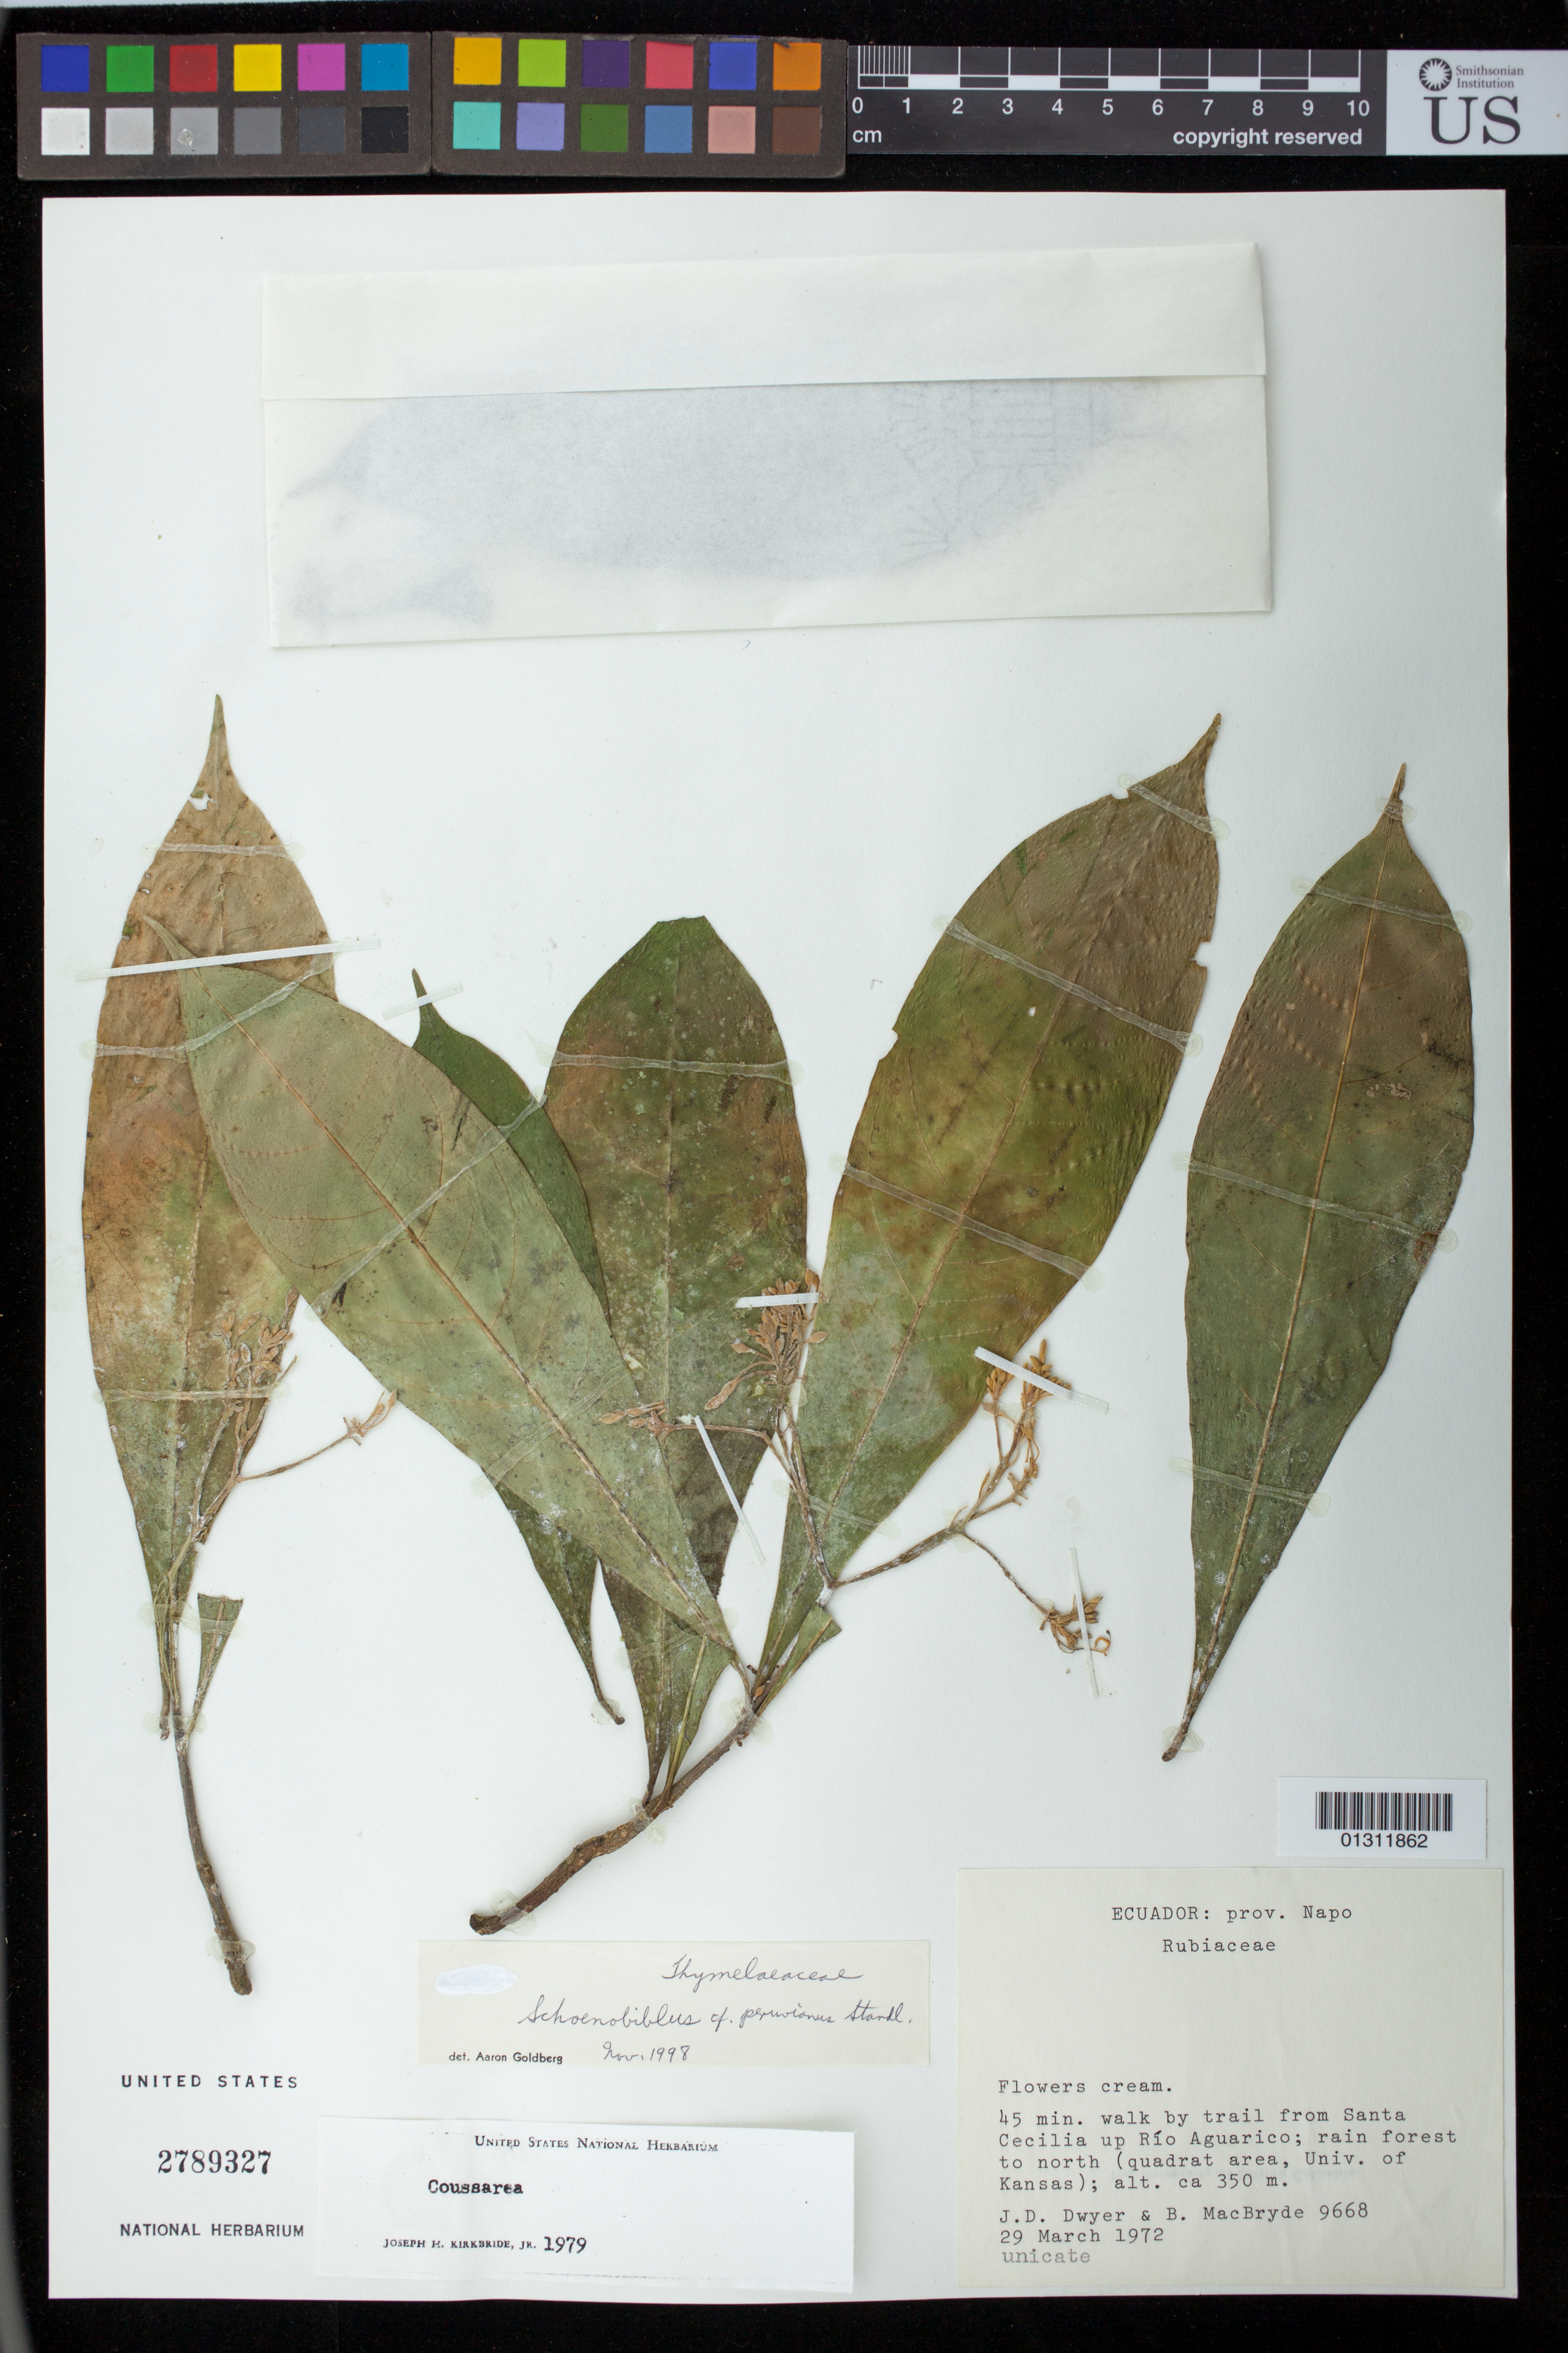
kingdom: Plantae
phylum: Tracheophyta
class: Magnoliopsida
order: Malvales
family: Thymelaeaceae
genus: Schoenobiblus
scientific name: Schoenobiblus peruvianus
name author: Standl.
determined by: Goldberg, Aaron, (US), NMNH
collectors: J. D. Dwyer & B. MacBryde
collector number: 9668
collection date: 1972-03-29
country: Ecuador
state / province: Napo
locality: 45 min walk by trail from Santa Cecilia up Rio Aguarico.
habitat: Rain forest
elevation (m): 350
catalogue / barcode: US 2789327